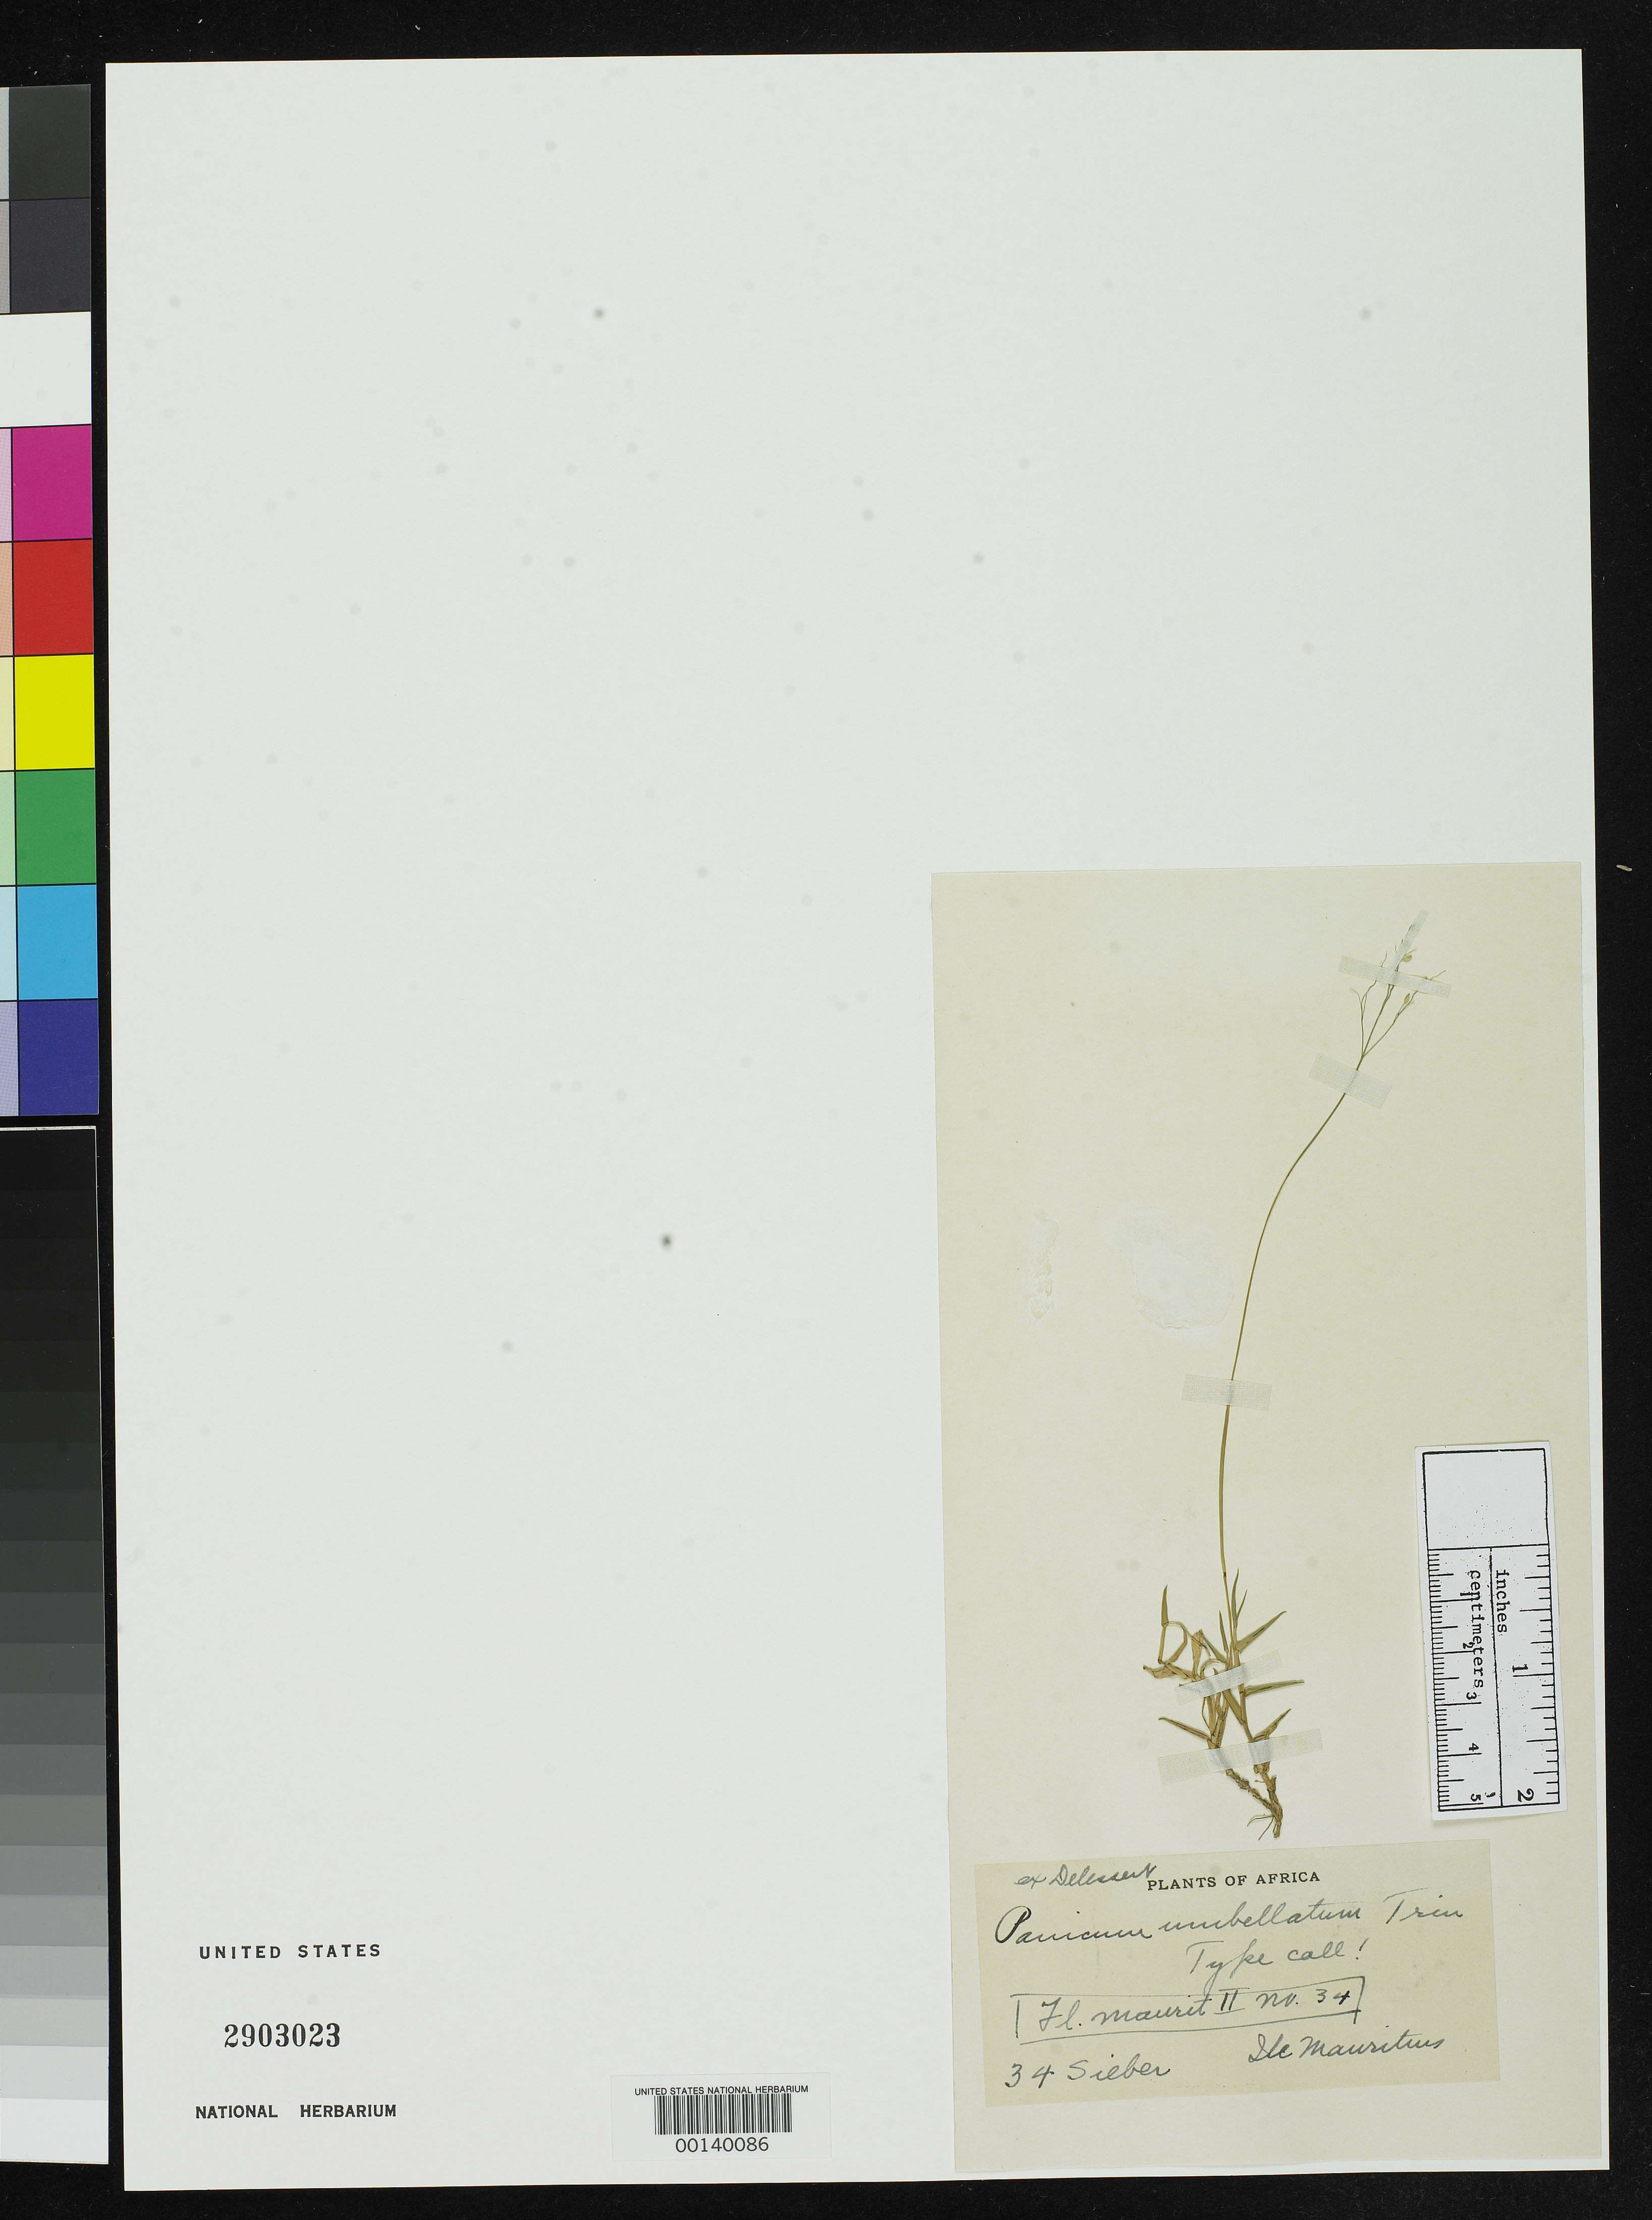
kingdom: Plantae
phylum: Tracheophyta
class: Liliopsida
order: Poales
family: Poaceae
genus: Panicum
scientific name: Panicum umbellatum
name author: Trin.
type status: Type Fragment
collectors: F. W. Sieber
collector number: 34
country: Mauritius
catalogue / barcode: US 2903023